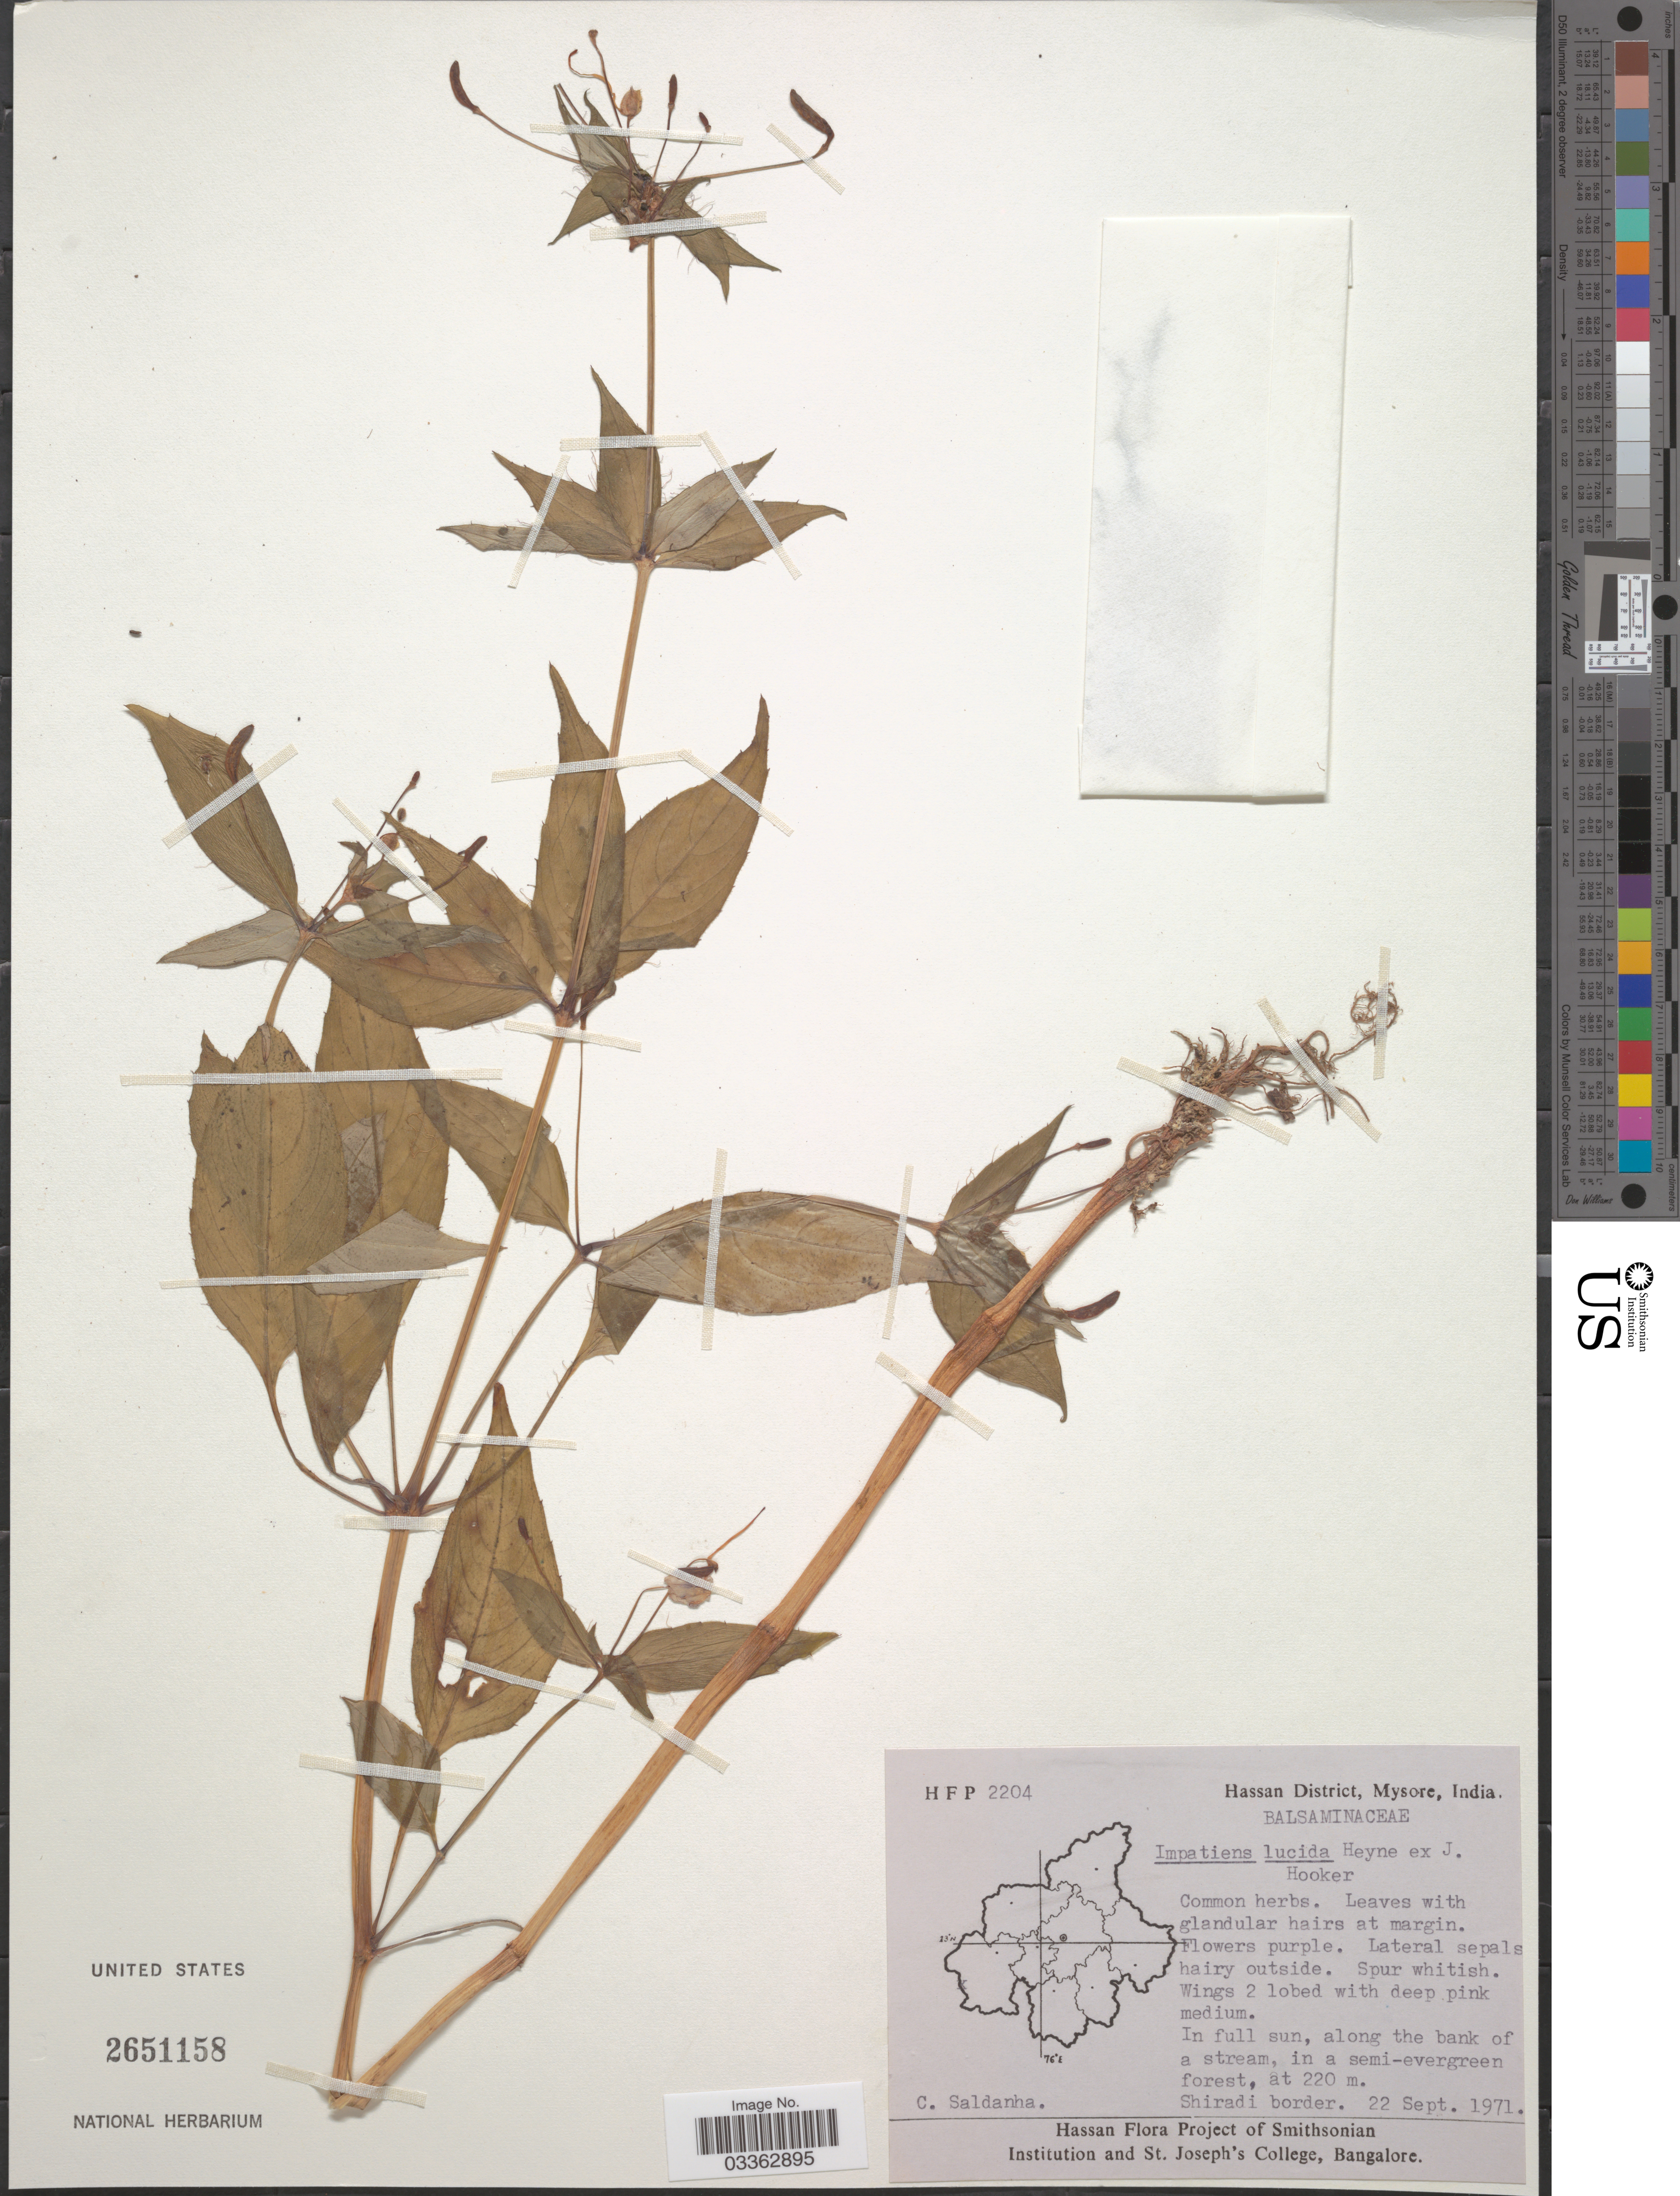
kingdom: Plantae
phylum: Tracheophyta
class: Magnoliopsida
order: Ericales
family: Balsaminaceae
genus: Impatiens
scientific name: Impatiens lucida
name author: B. Heyne ex Hook. f.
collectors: C. Saldanha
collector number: HFP 2204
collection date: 1971-09-22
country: India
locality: Hassan District, Mysore. Shiradi border.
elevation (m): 220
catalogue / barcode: US 2651158